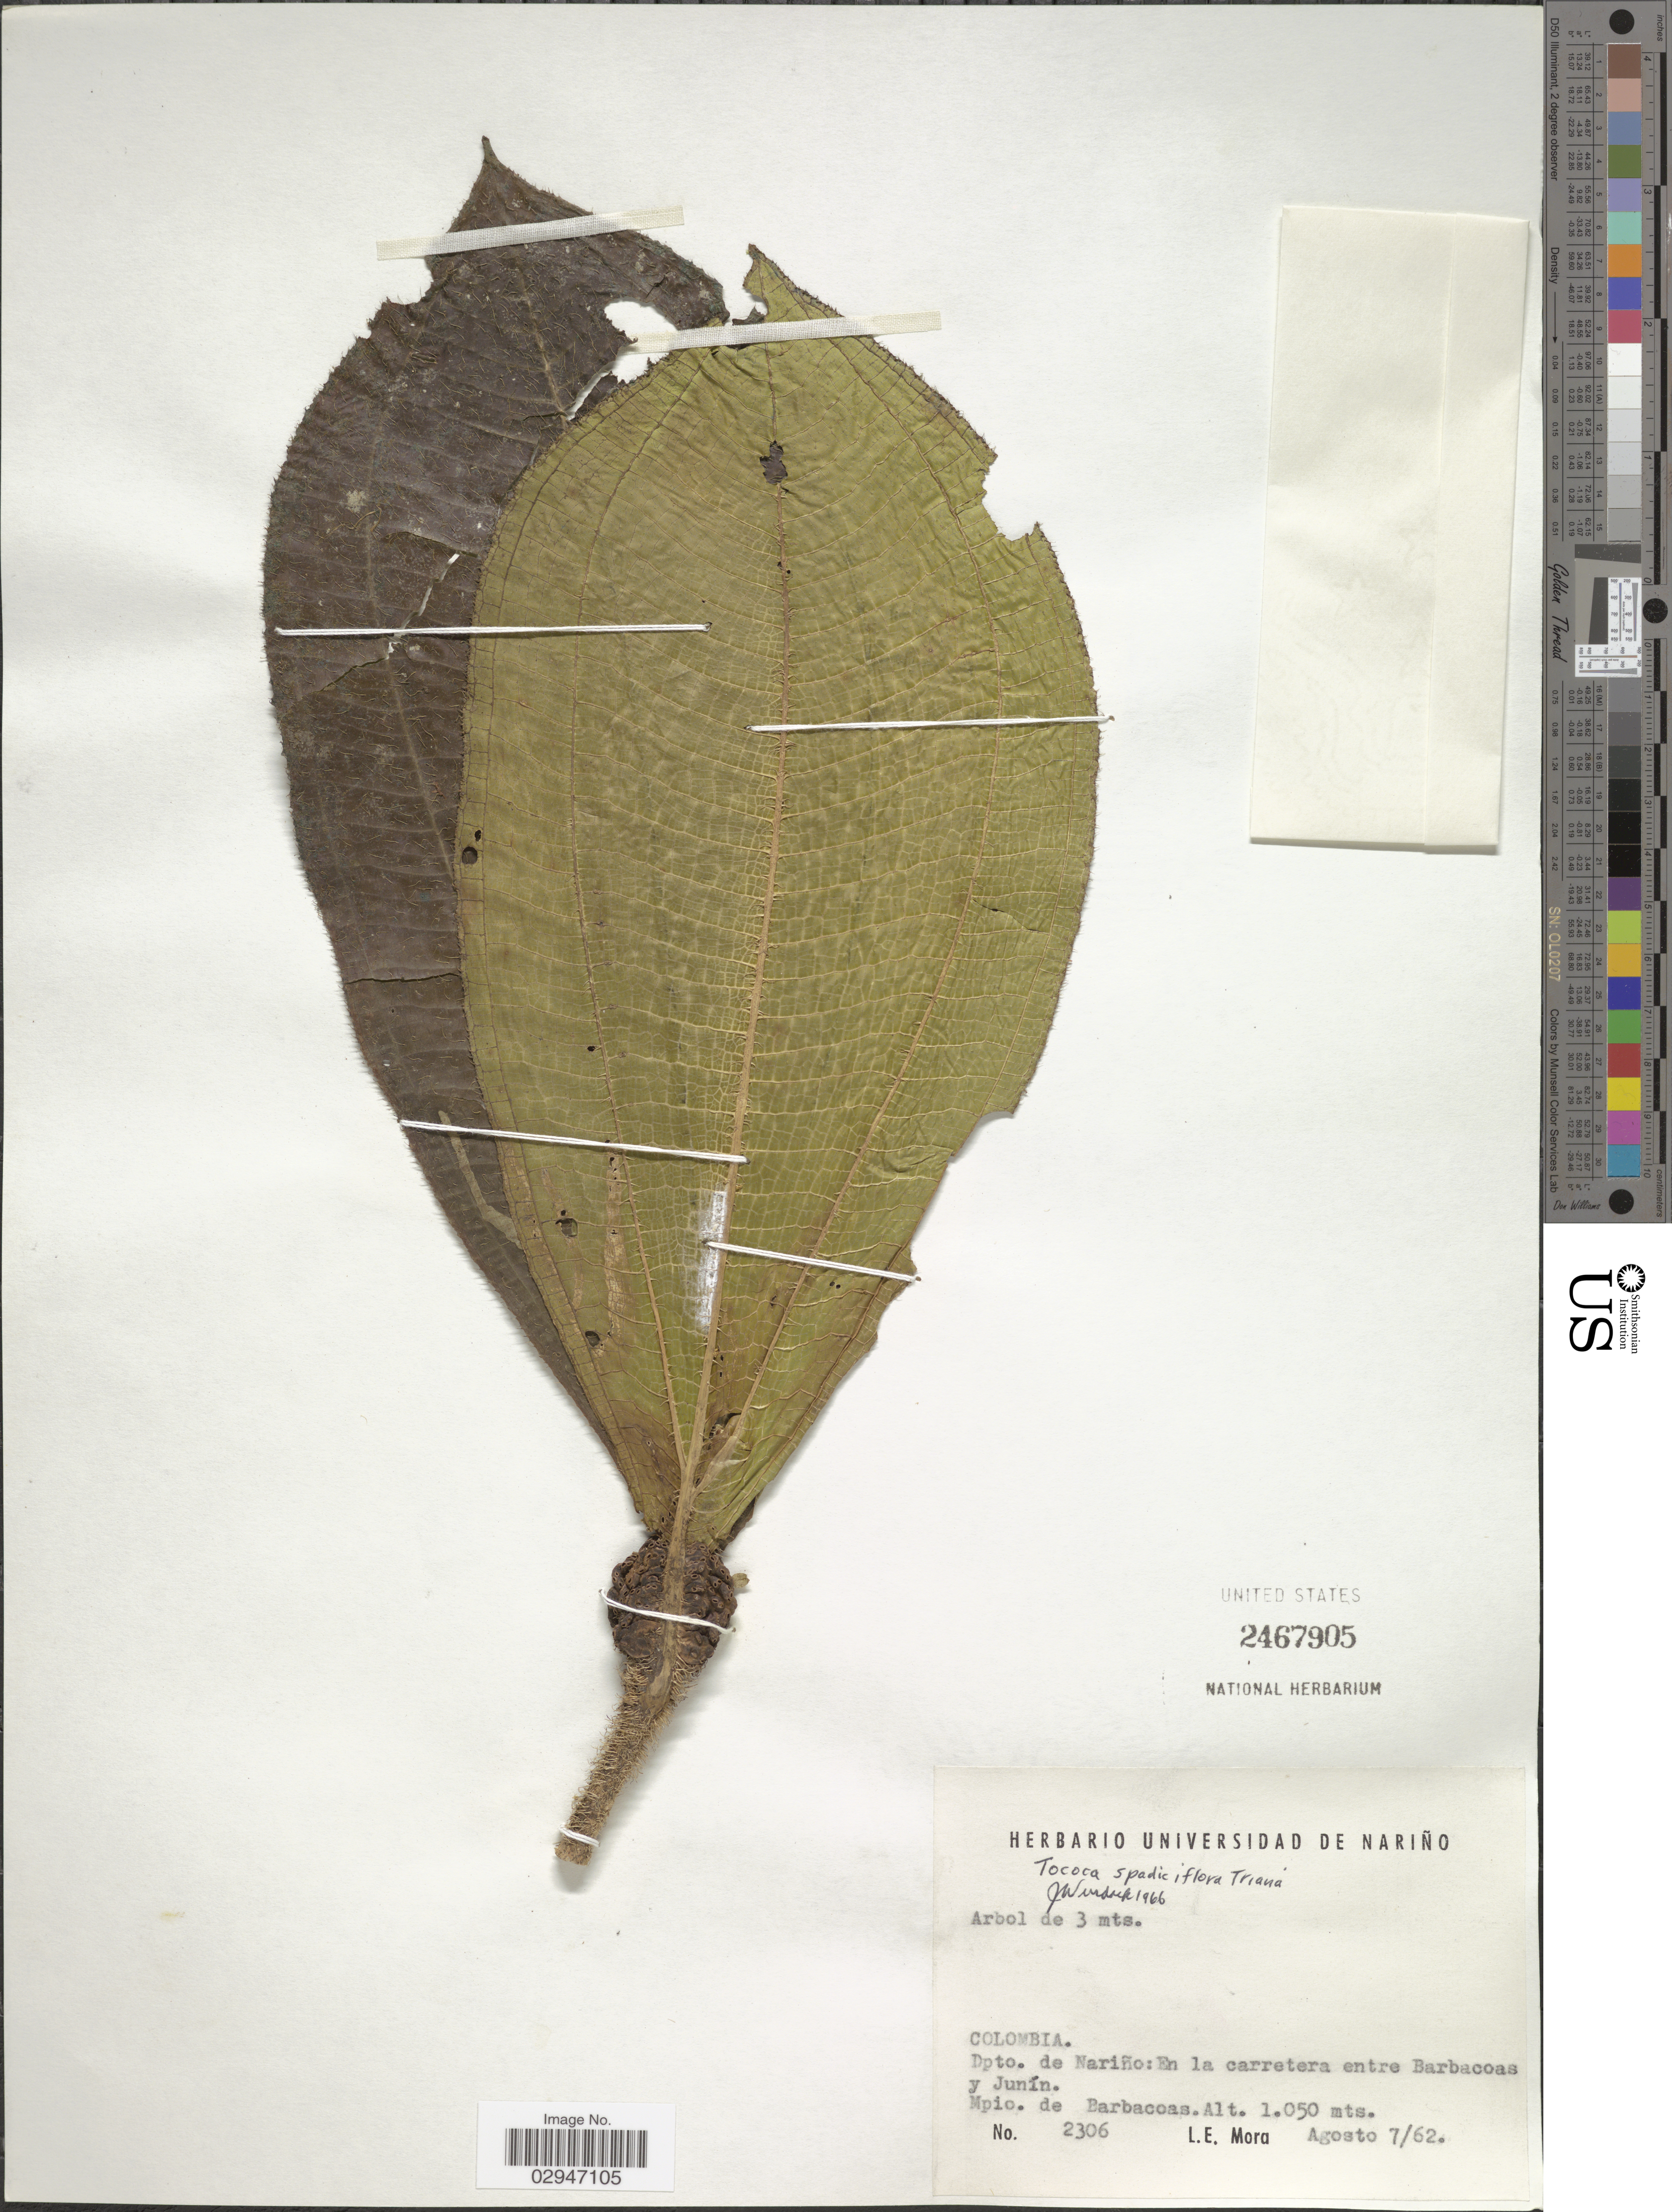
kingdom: Plantae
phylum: Tracheophyta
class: Magnoliopsida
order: Myrtales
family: Melastomataceae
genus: Tococa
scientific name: Tococa spadiciflora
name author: Triana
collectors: L. Mora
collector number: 2306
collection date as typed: Transcribed d/m/y: 7/8/62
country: Colombia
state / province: Nariño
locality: Dpto. de Nariño: En la carretera entre Barbacoas y Junín. Mpio. de Barbacoas.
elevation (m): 1050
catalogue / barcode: US 2467905